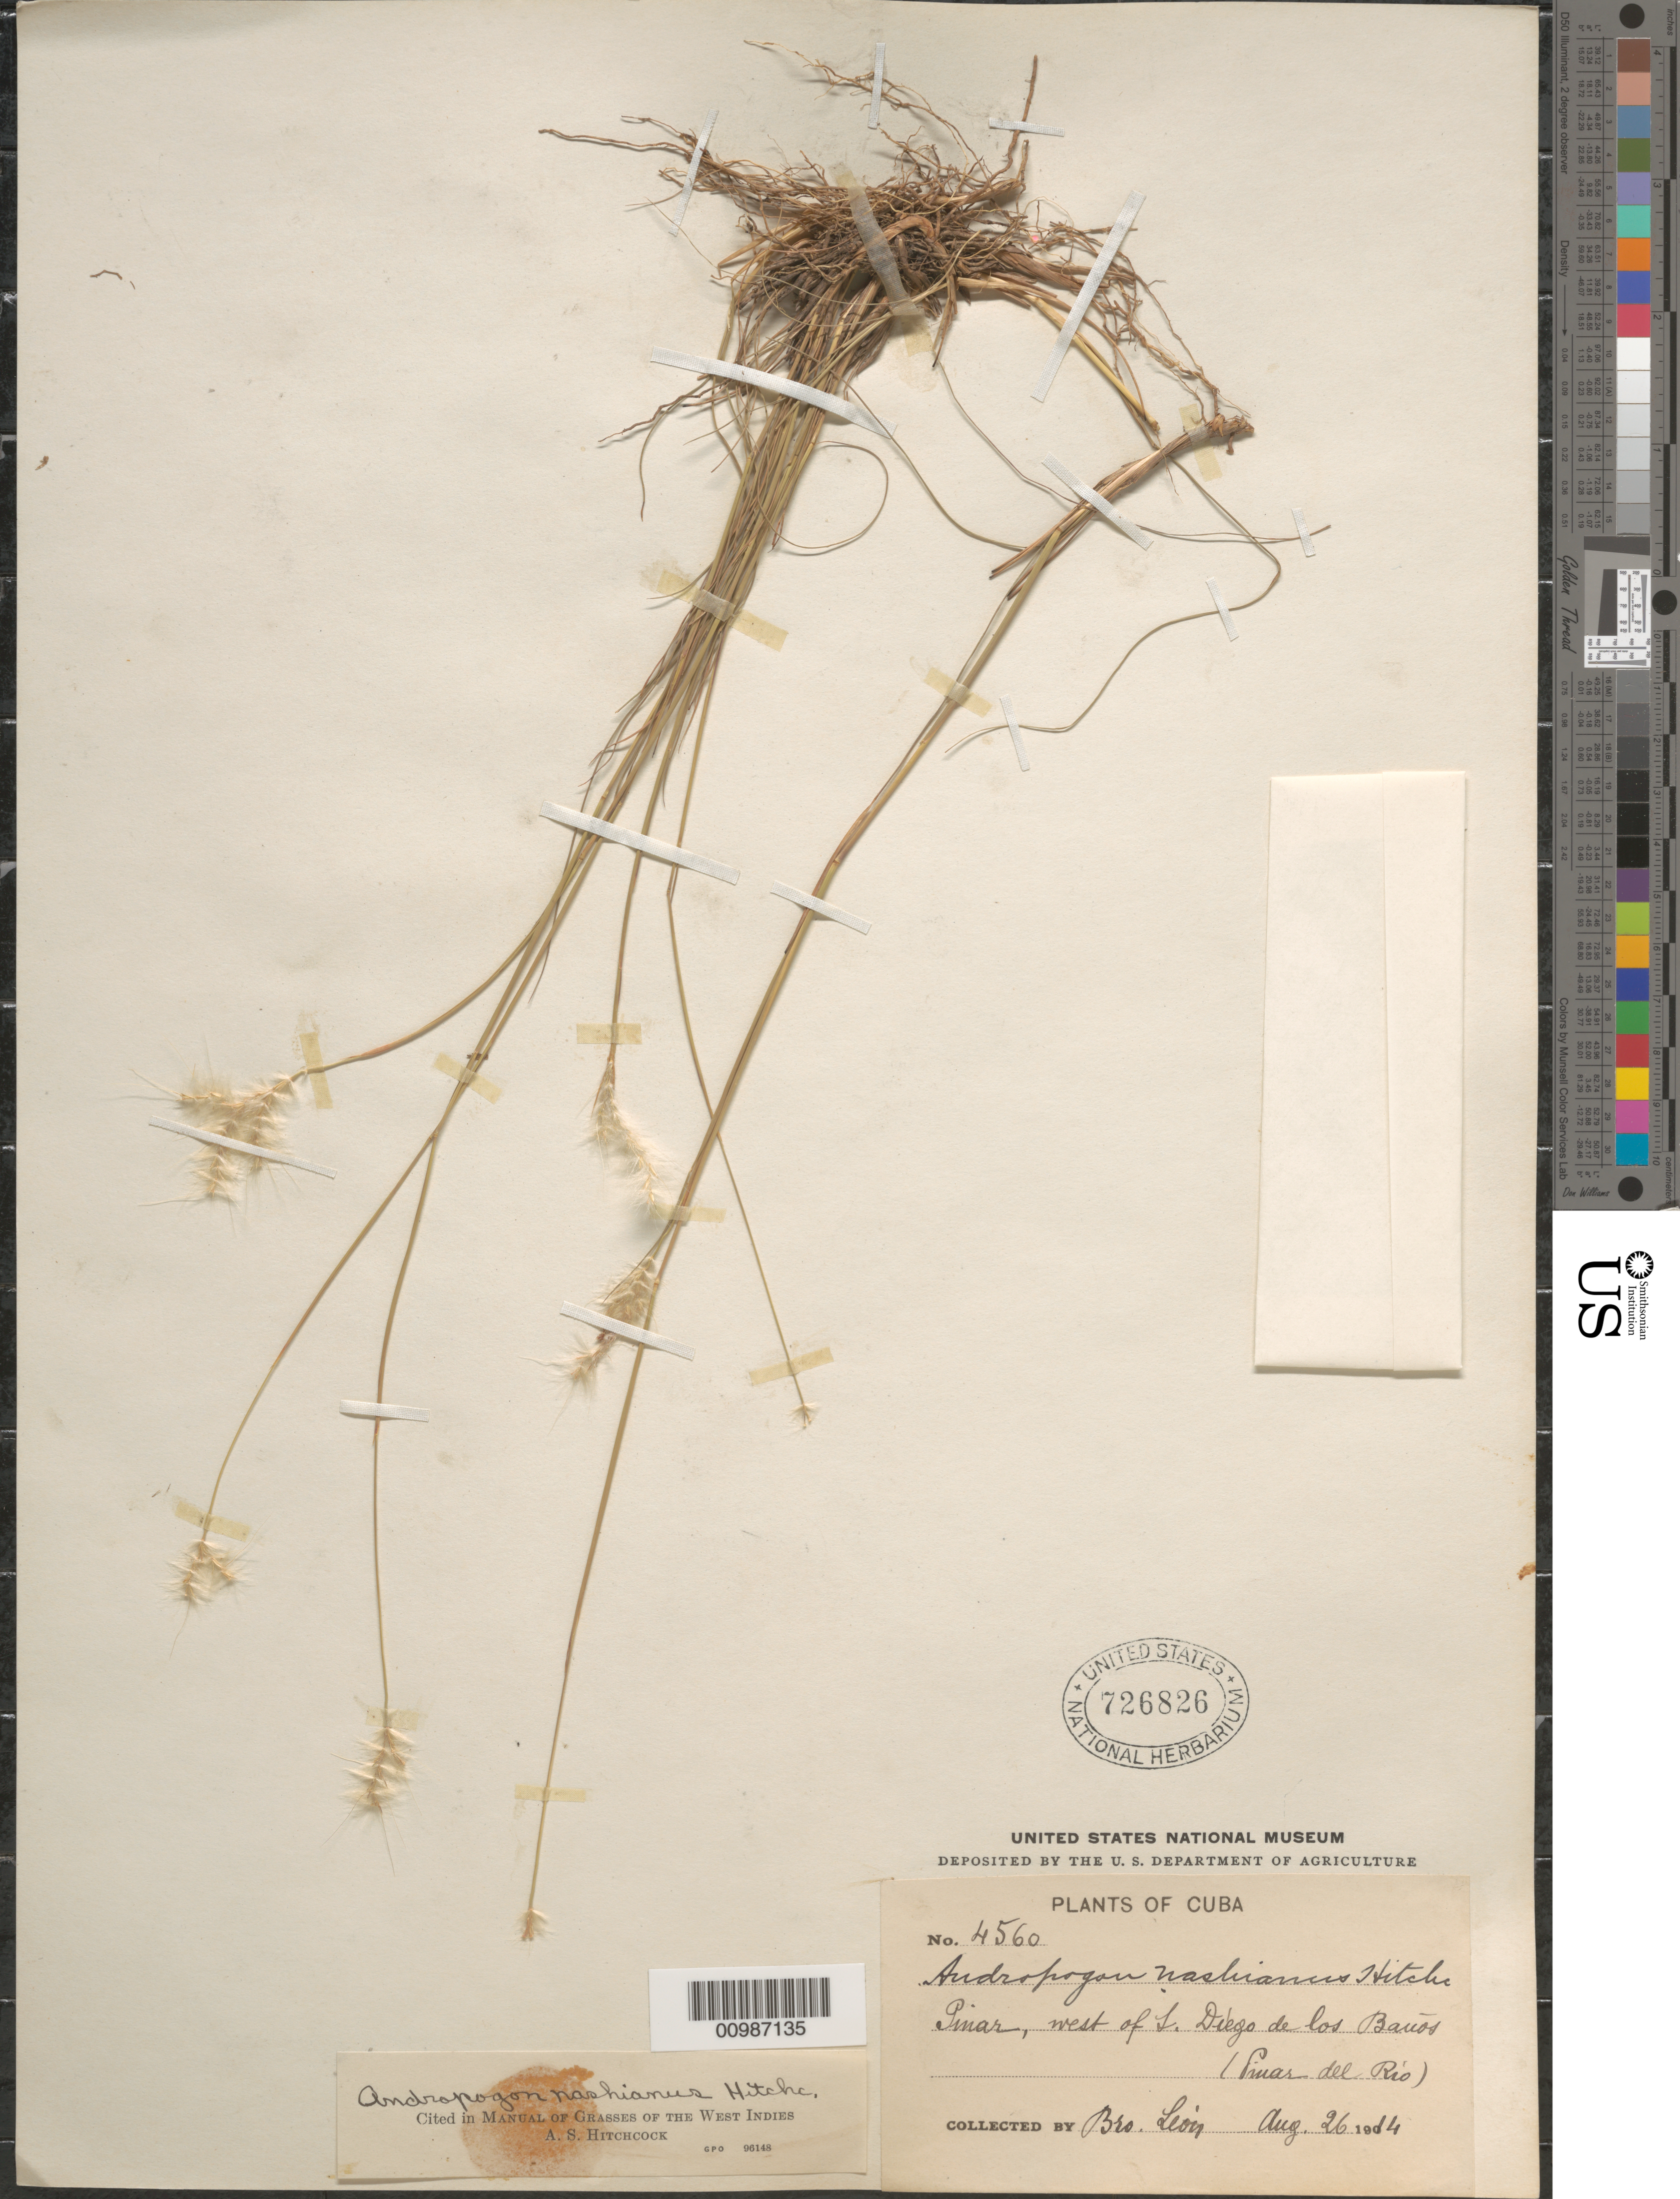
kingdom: Plantae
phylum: Tracheophyta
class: Liliopsida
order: Poales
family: Poaceae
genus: Andropogon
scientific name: Andropogon nashianus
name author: Hitchc.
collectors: Bro. León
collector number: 4560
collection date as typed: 26 Aug 1914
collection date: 1914-08-26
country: Cuba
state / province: Pinar del Rio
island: Cuba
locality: W of L Diego de los Banos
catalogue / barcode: US 726826